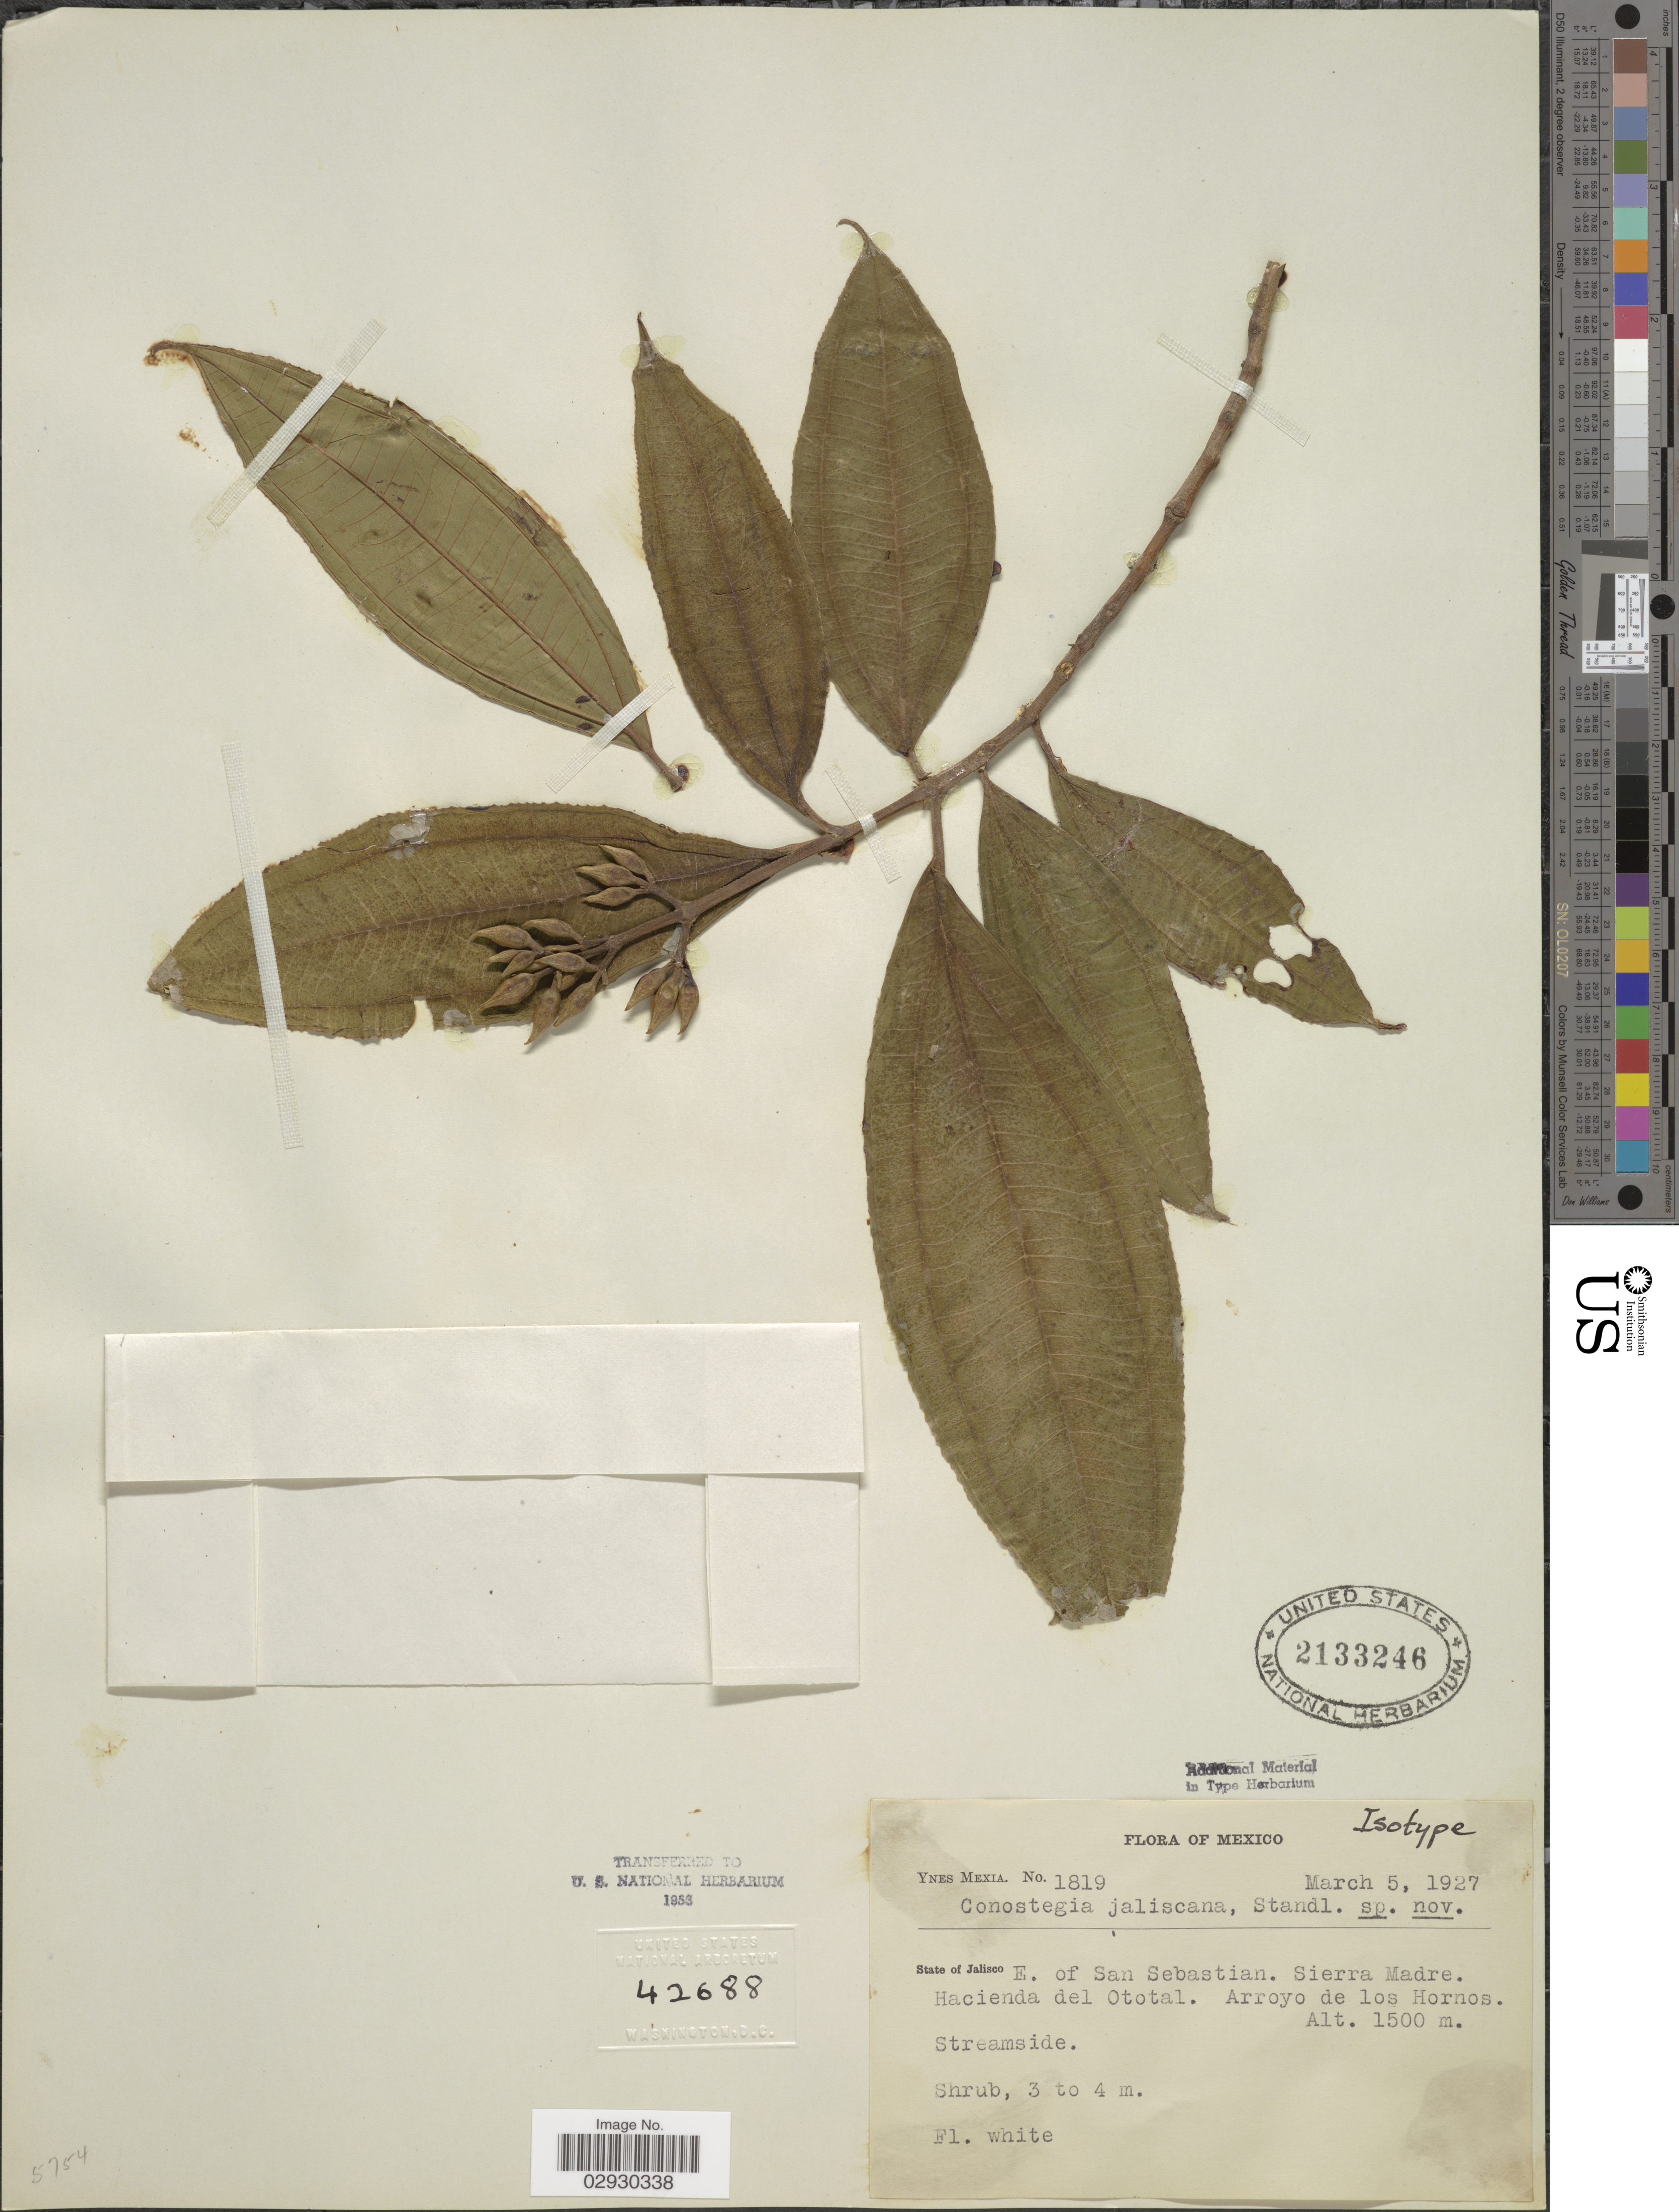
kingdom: Plantae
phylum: Tracheophyta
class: Magnoliopsida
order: Myrtales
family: Melastomataceae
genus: Conostegia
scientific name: Conostegia jaliscana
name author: Standl.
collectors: Y. Mexia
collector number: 1819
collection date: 1927-03-05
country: Mexico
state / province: Jalisco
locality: State of Jalisco. E. of San Sebastian. Sierra Madre. Hacienda del Ototal. Arroyo de los Hornos.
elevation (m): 1500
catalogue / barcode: US 2133246